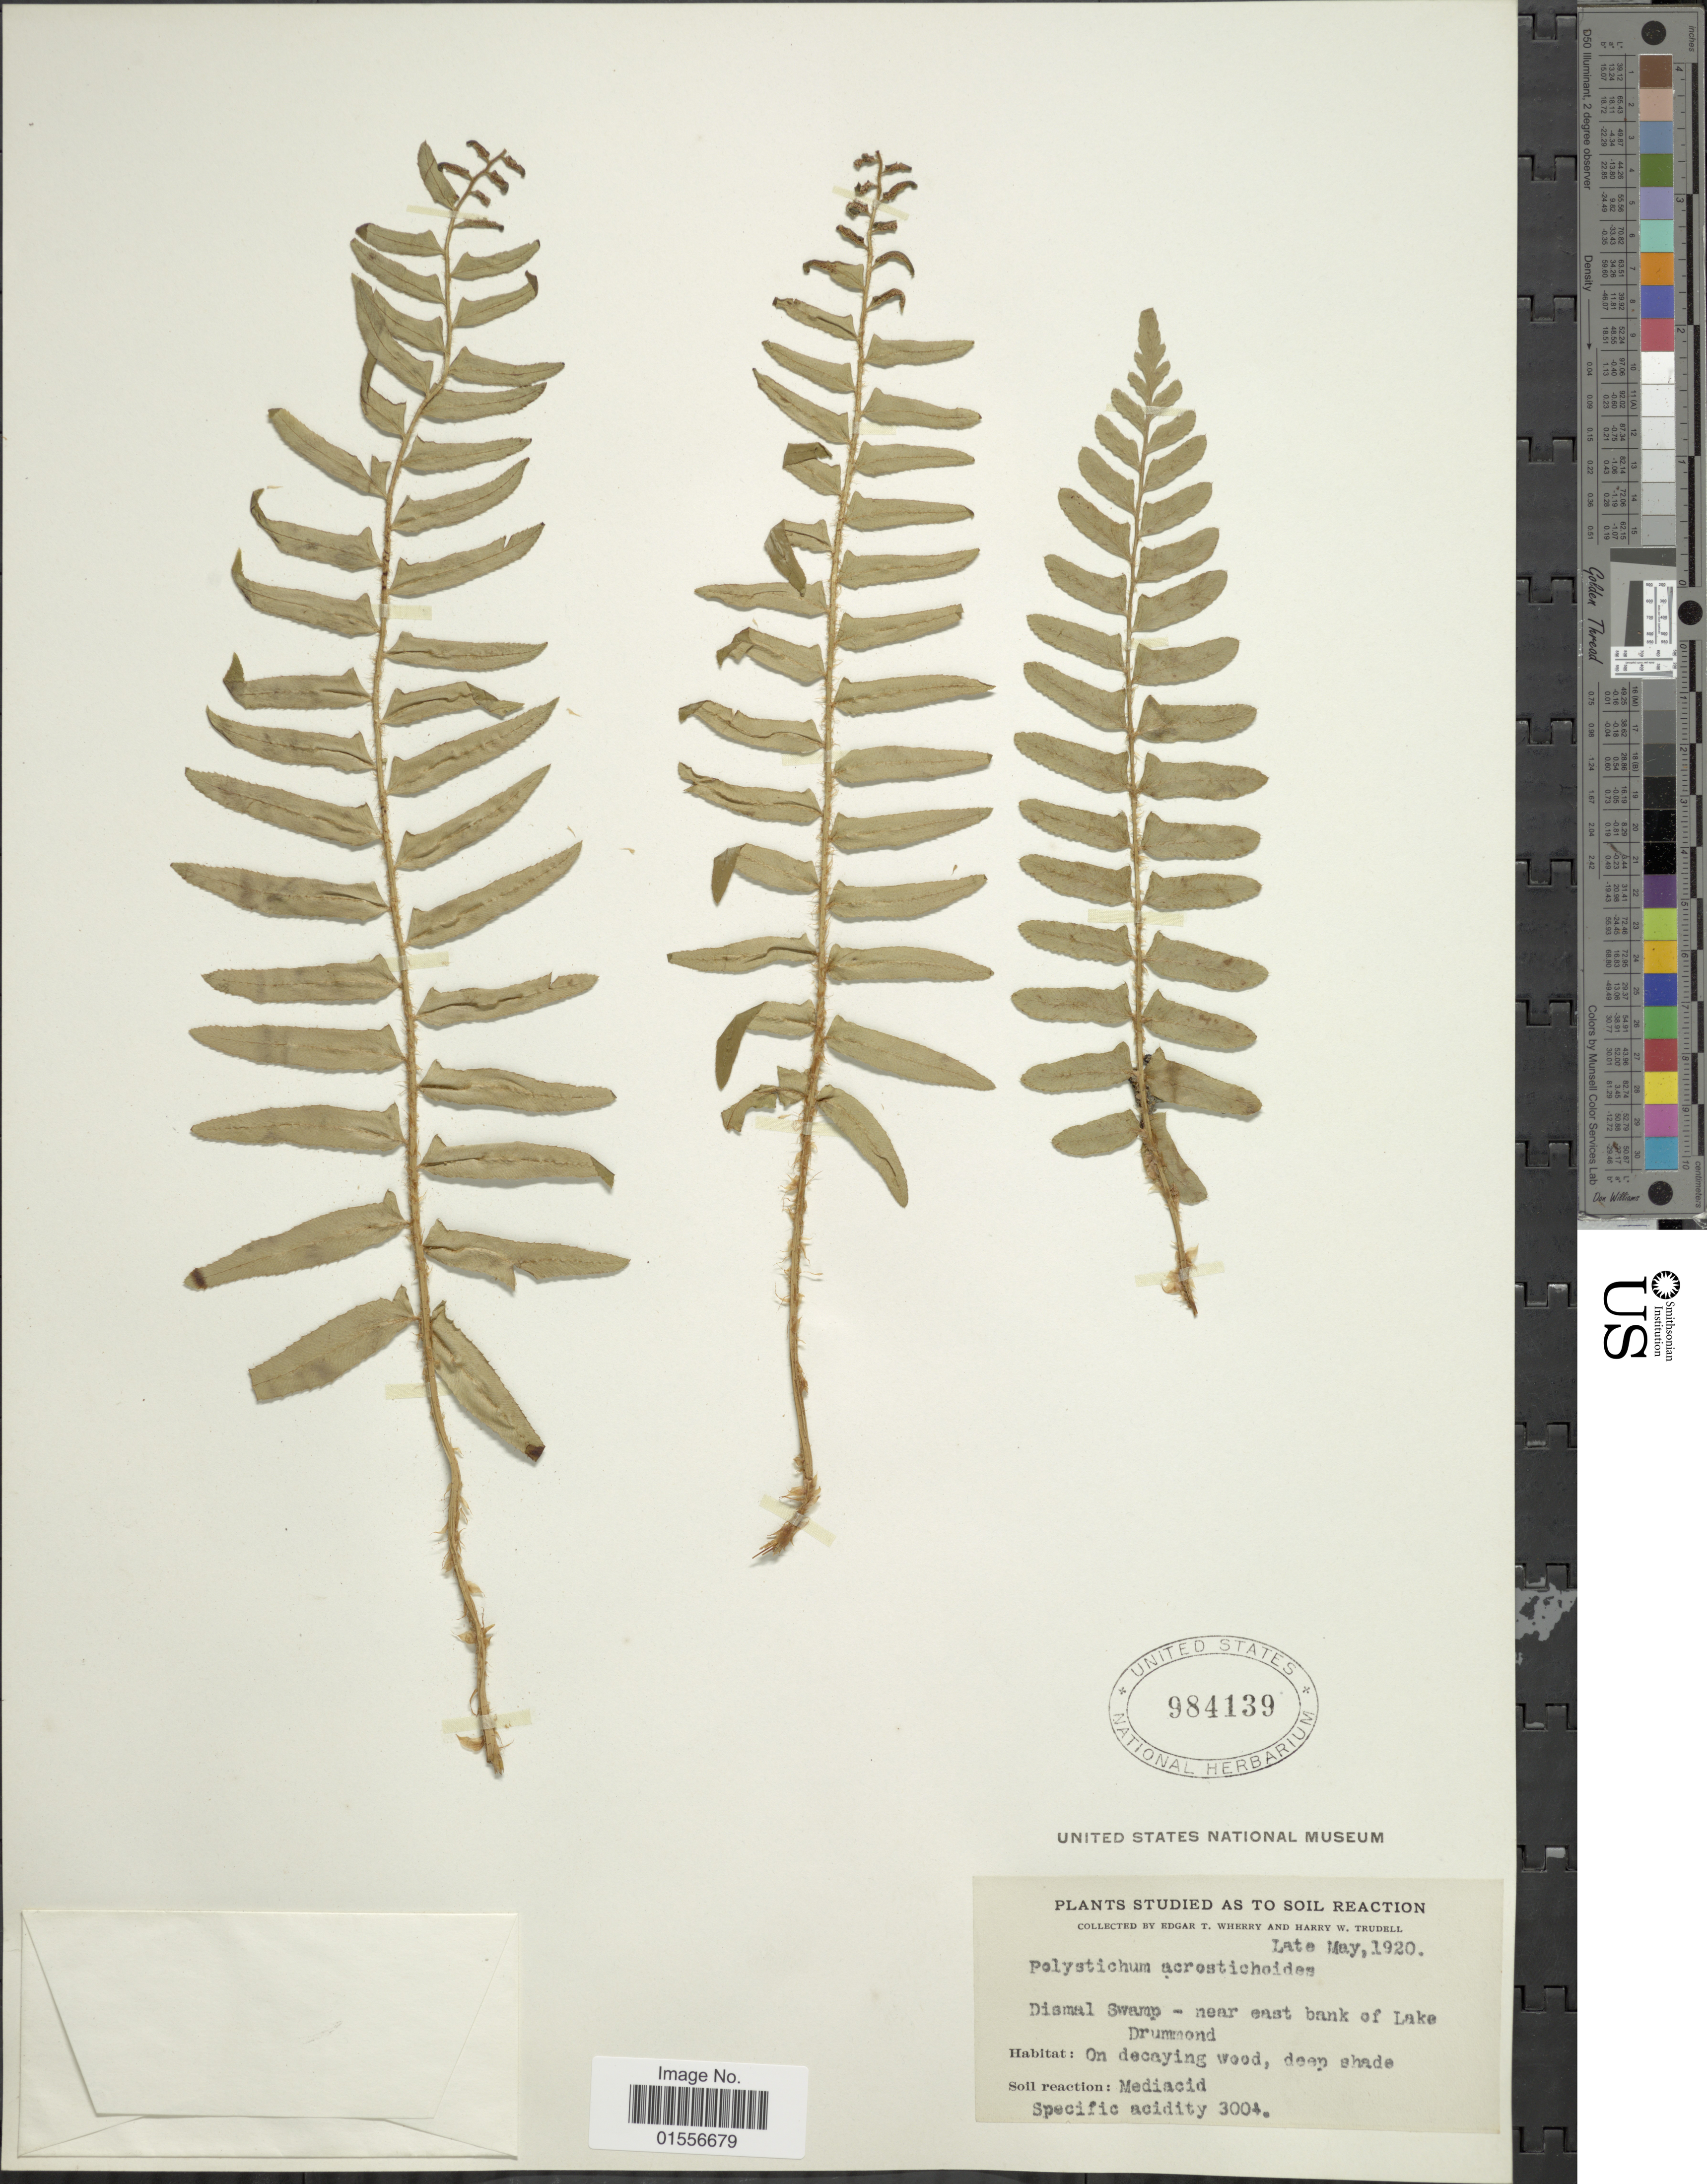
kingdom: Plantae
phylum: Tracheophyta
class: Polypodiopsida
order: Polypodiales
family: Dryopteridaceae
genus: Polystichum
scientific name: Polystichum acrostichoides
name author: (Michx.) Schott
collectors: E. T. Wherry & H. Trudell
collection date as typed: Late May,1920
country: United States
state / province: Virginia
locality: Plants studied as to soil reaction, Dismal Swamp-near east bank of Lake Drummond.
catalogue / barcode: US 984139